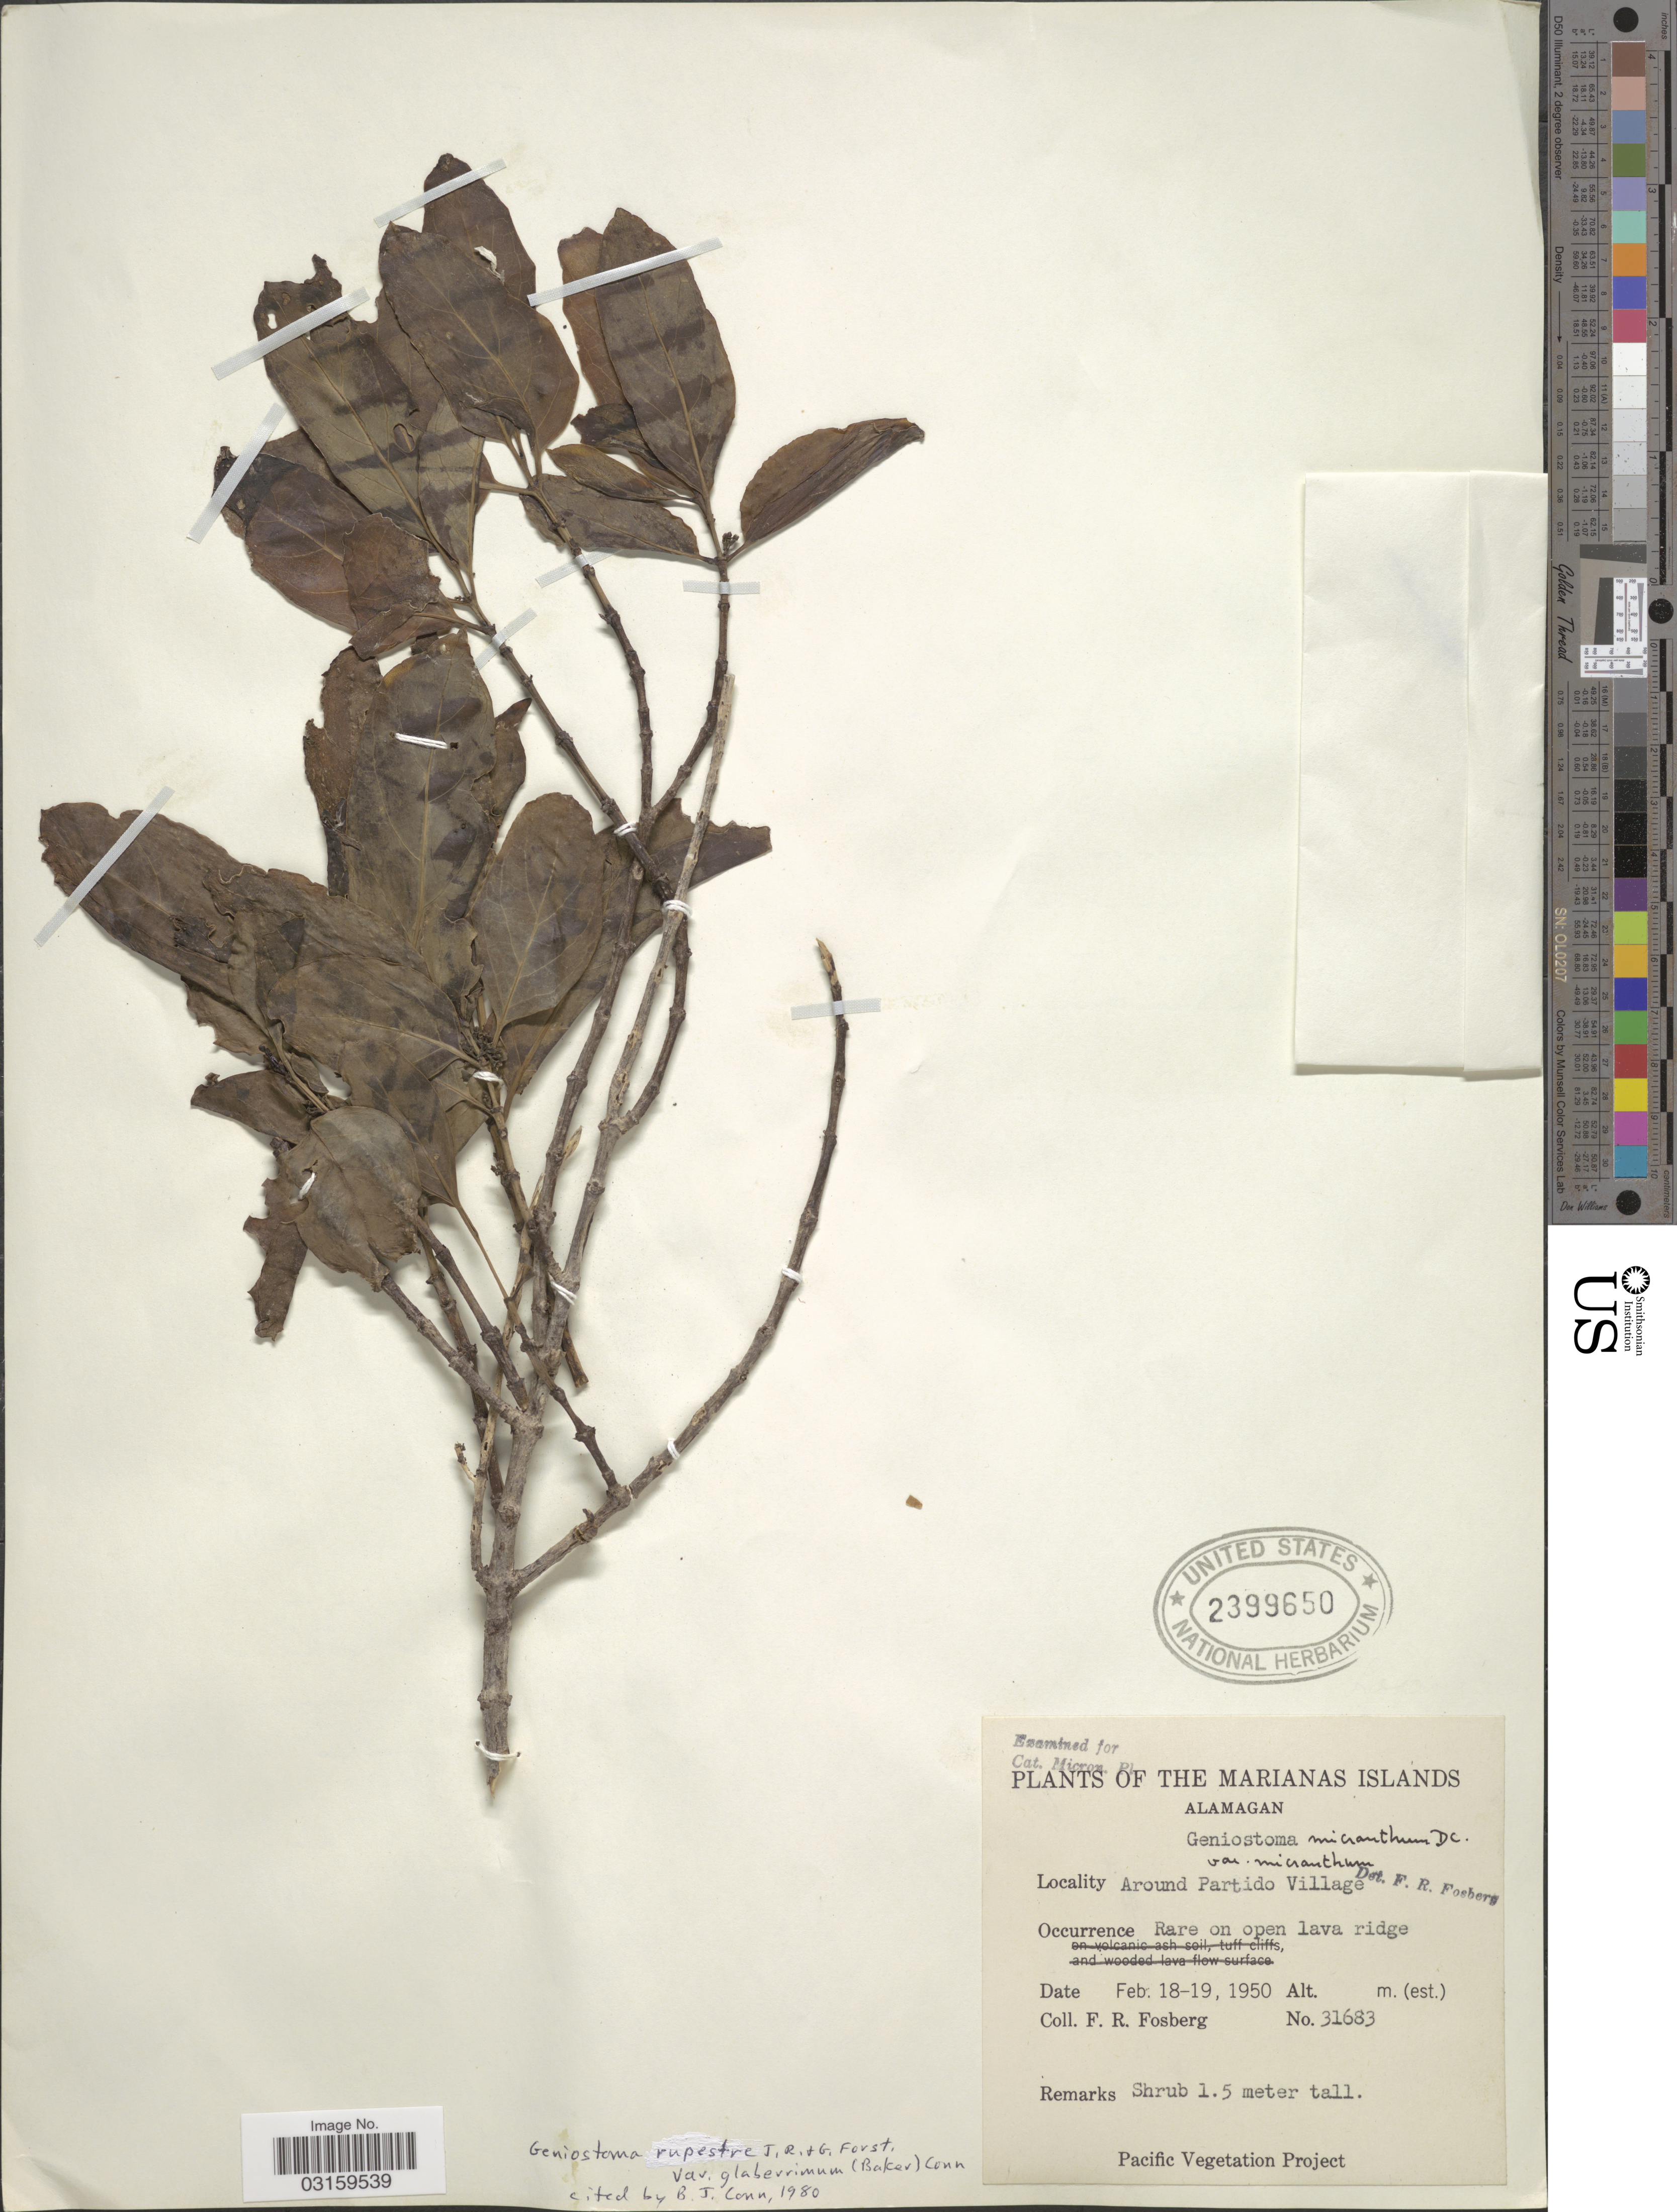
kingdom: Plantae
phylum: Tracheophyta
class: Magnoliopsida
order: Gentianales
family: Loganiaceae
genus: Geniostoma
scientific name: Geniostoma rupestre var. glaberrimum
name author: J.R. Forst. & G. Forst.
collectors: F. R. Fosberg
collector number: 31683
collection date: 1950-02-18/1950-02-19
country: Northern Mariana Islands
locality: Marianas Islands. Alamagan. Around Partido Village.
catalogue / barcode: US 2399650